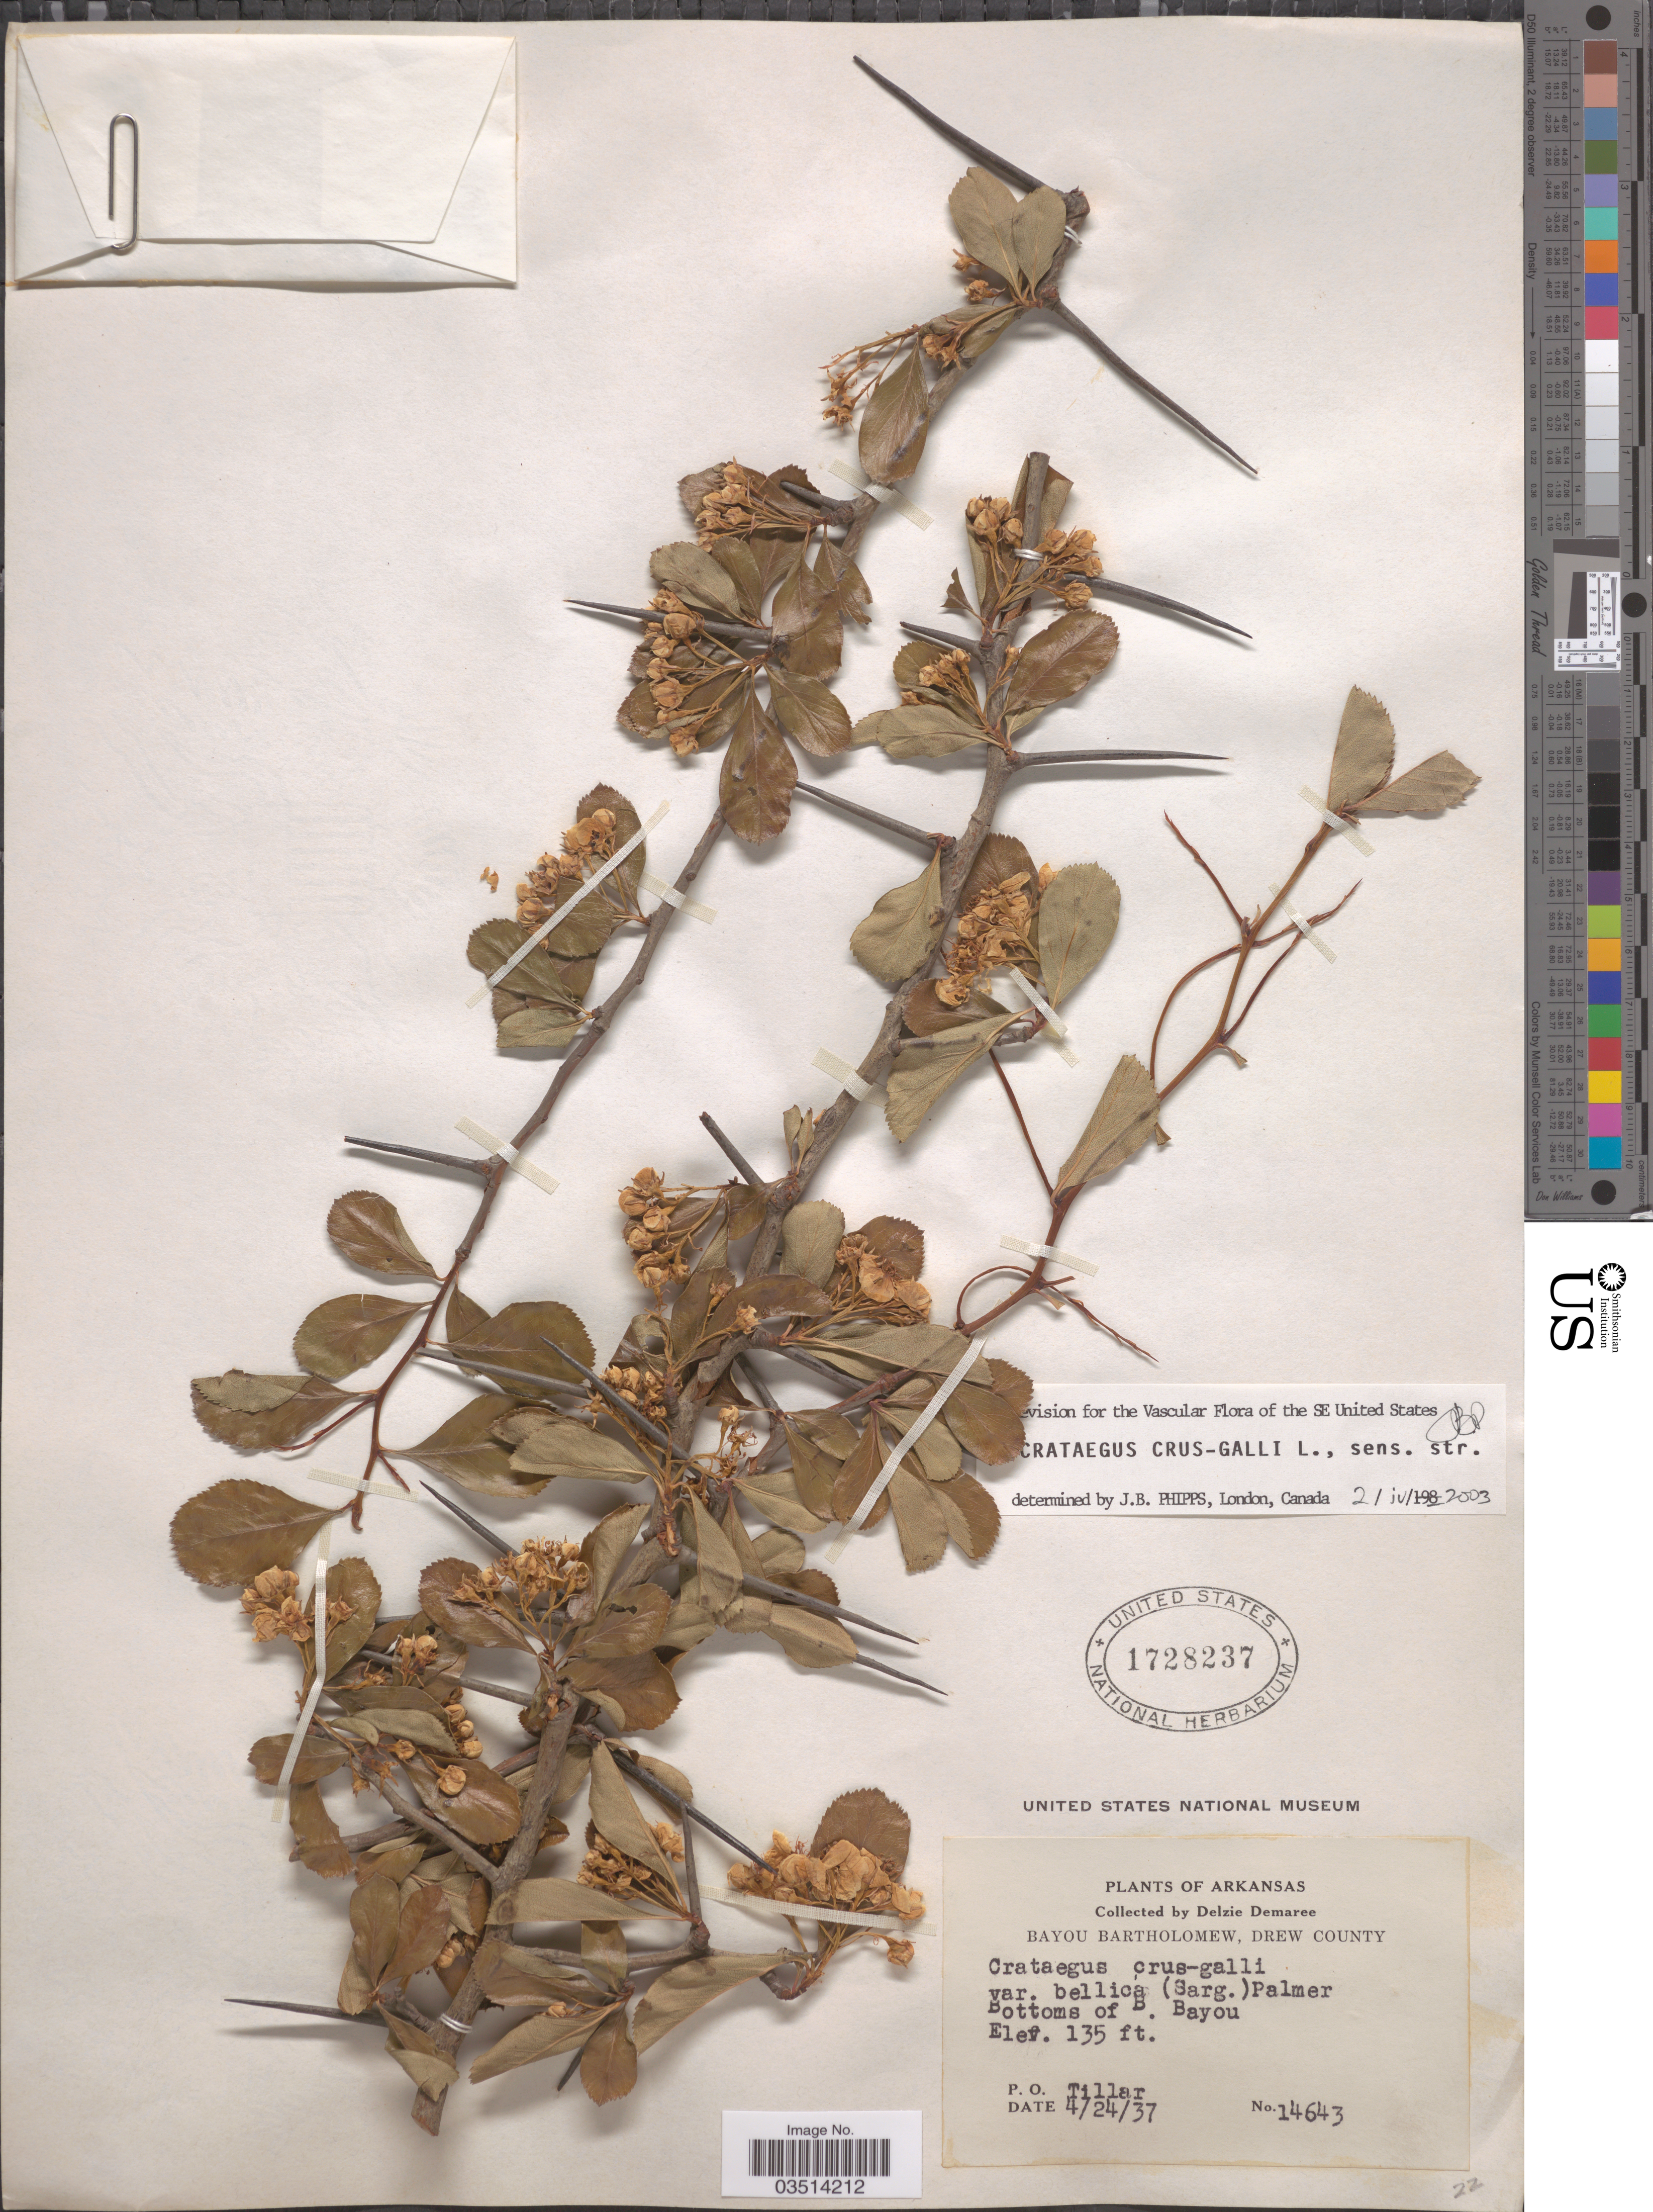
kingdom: Plantae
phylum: Tracheophyta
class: Magnoliopsida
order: Rosales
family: Rosaceae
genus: Crataegus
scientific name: Crataegus crus-galli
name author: L.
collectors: D. Demaree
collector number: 14643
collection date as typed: Transcribed d/m/y: 24/4/37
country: United States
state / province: Arkansas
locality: Bayou Bartholomew, Drew County. Bottoms of B. Bayou. P.O. Tillar.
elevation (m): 41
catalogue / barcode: US 1728237